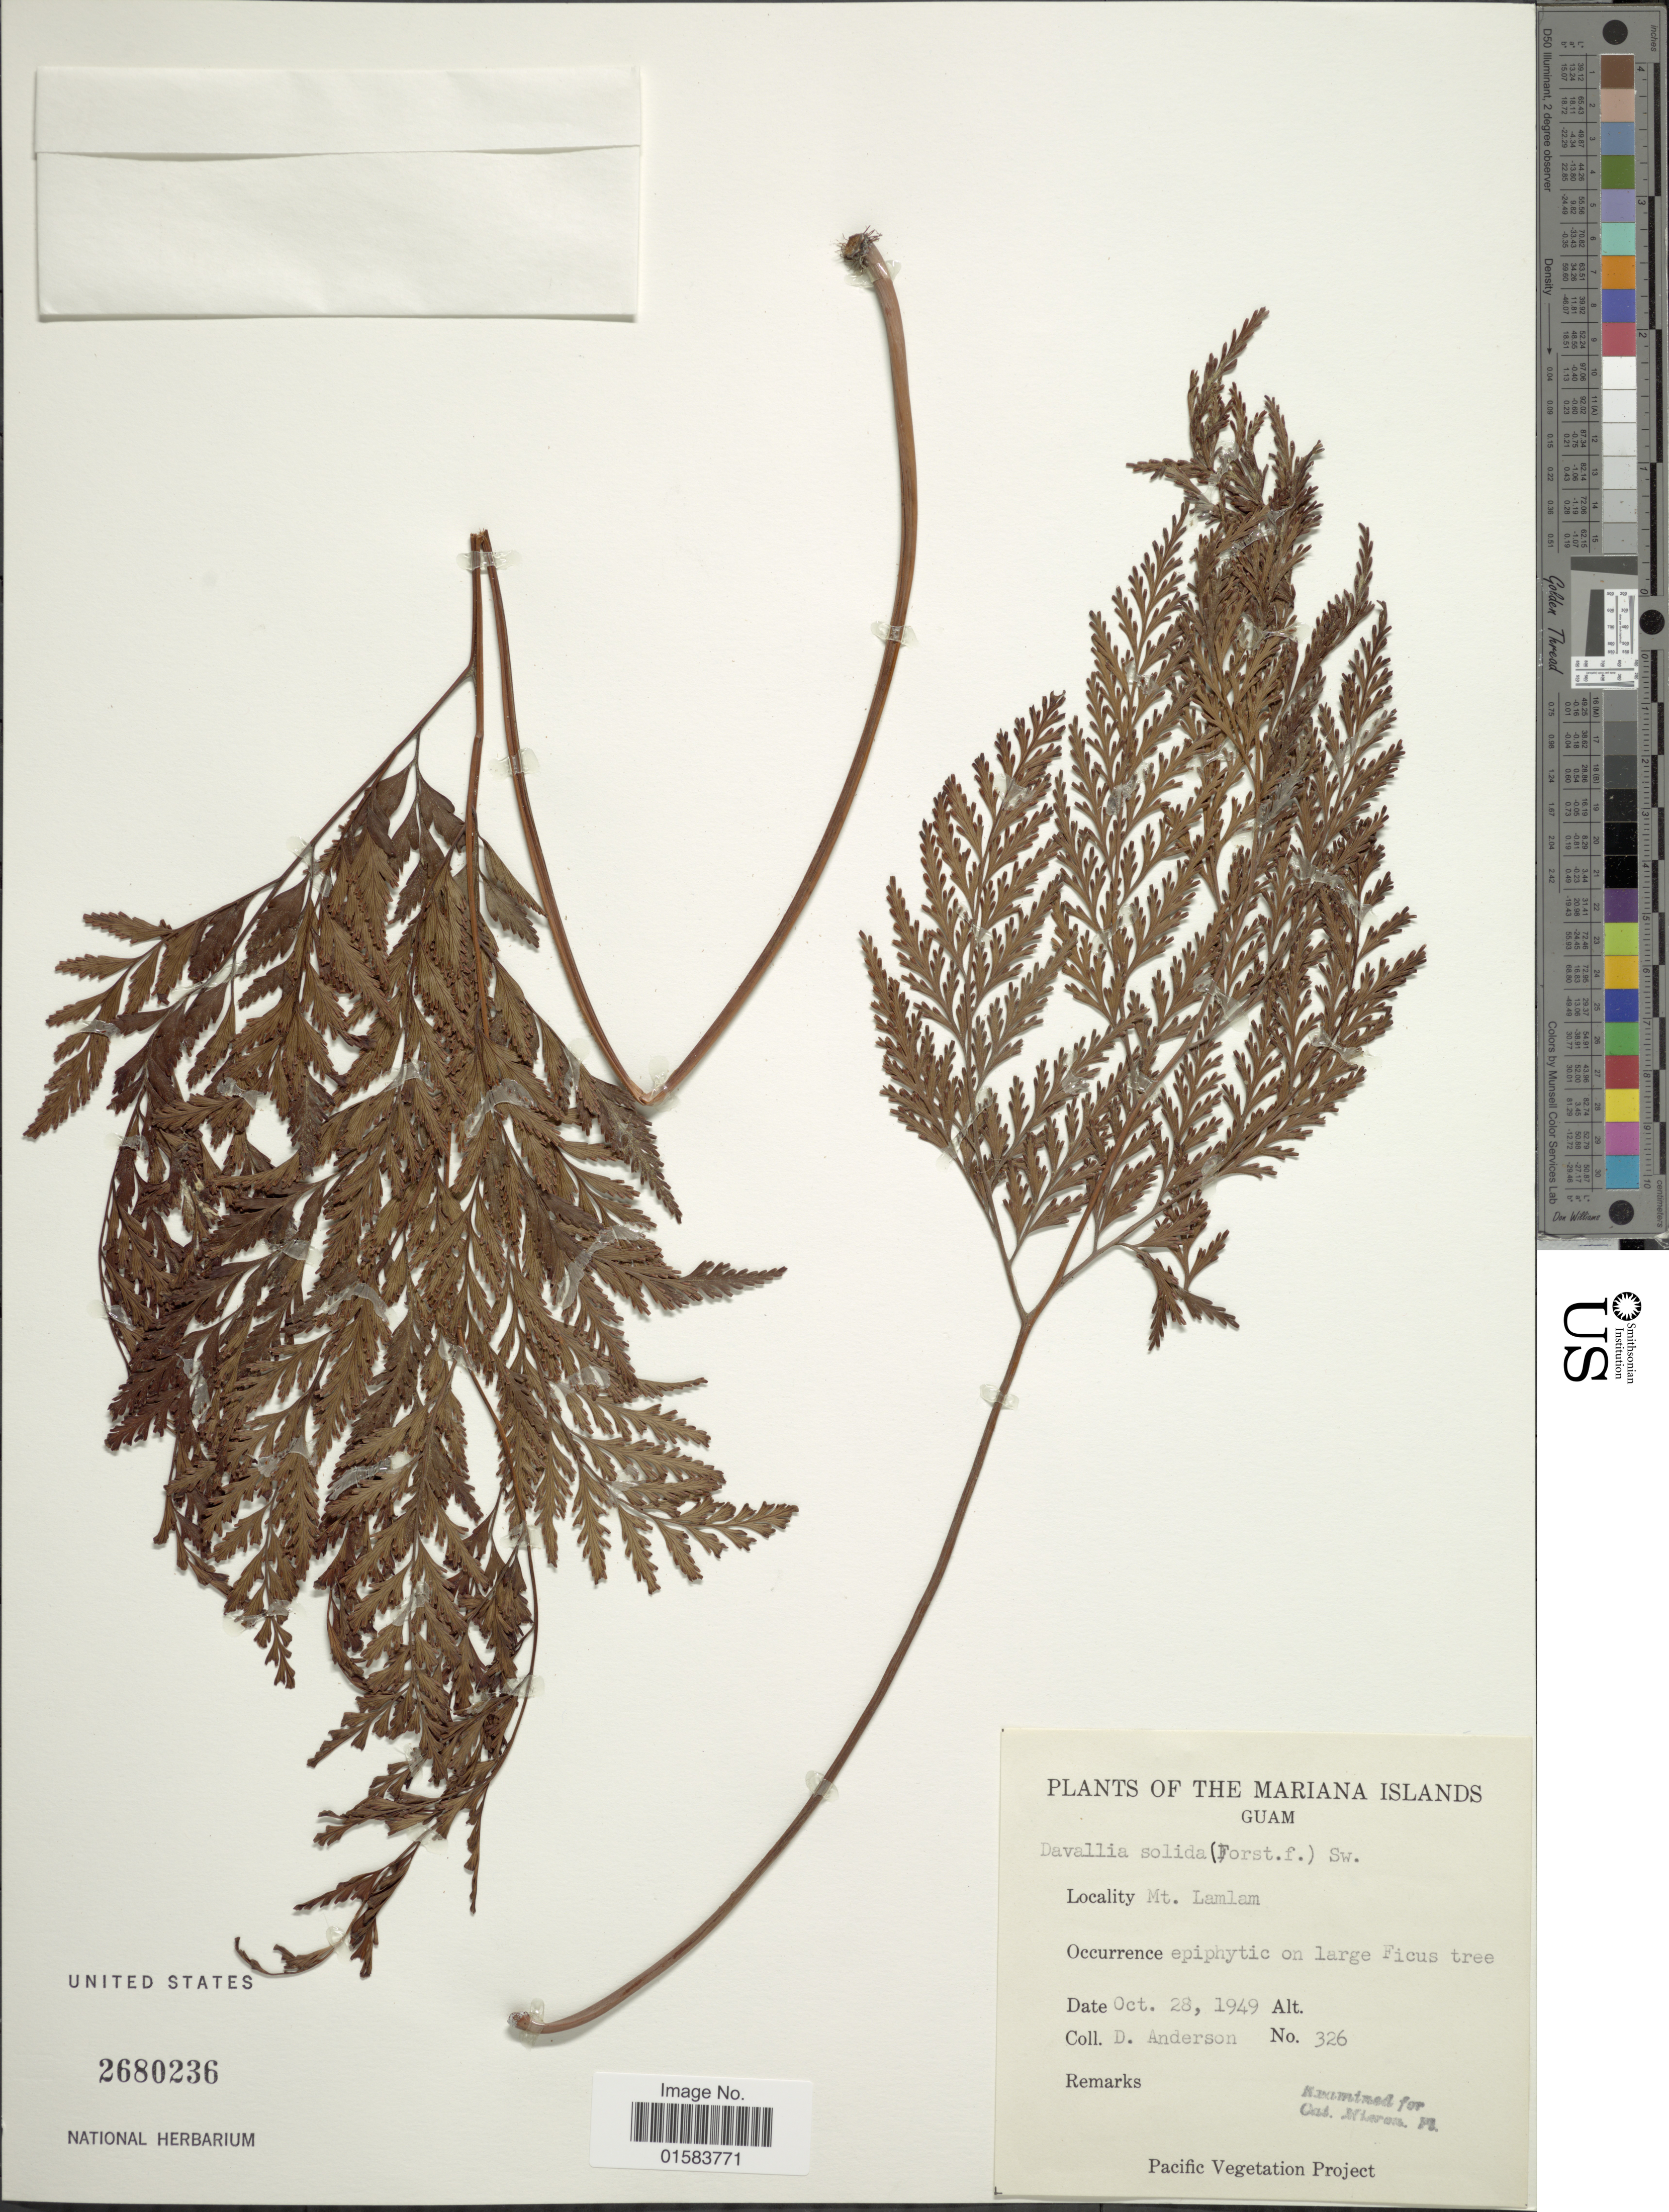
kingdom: Plantae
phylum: Tracheophyta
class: Polypodiopsida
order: Polypodiales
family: Davalliaceae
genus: Davallia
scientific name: Davallia solida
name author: (G. Forst.) Sw.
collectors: D. Anderson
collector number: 326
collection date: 1949-10-28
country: Guam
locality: The Mariana Island, Mt. LamLam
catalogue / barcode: US 2680236